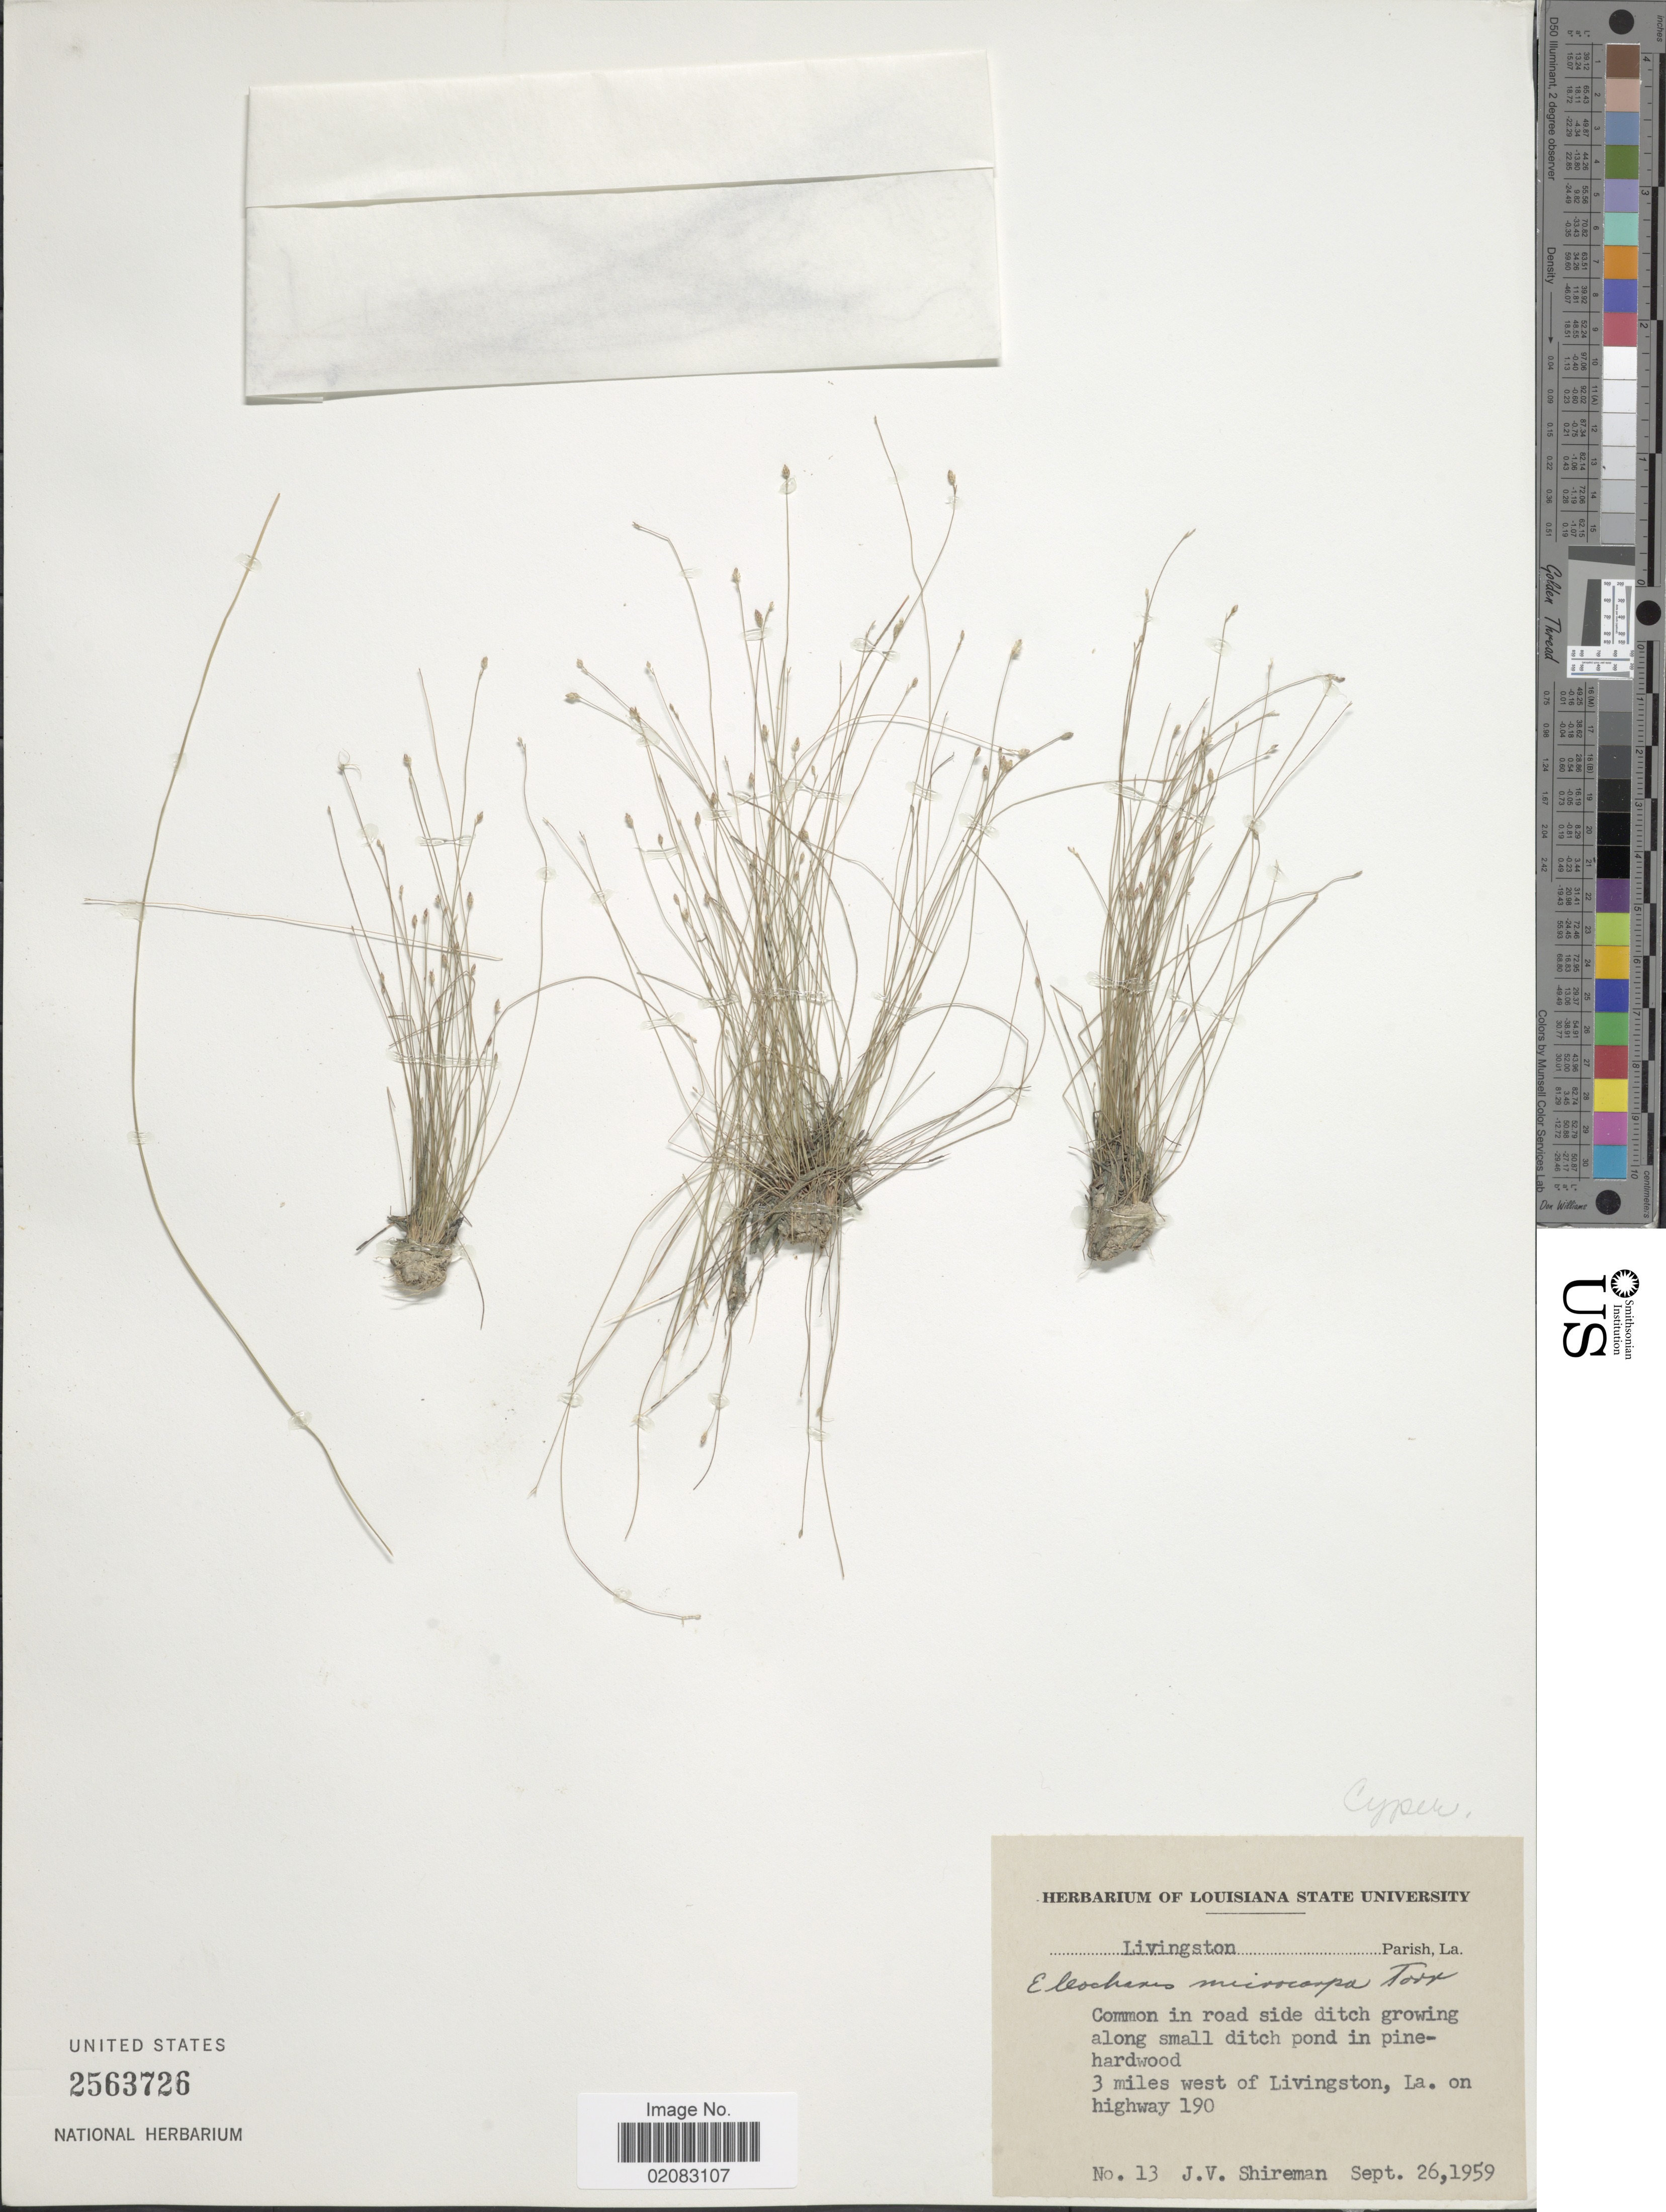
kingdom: Plantae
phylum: Tracheophyta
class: Liliopsida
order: Poales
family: Cyperaceae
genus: Eleocharis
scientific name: Eleocharis microcarpa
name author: Torr.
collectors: J. Shireman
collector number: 13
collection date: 1959-09-26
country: United States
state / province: Louisiana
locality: Livingstone Parish, Common in road side ditch growing along small ditch pond in pine hardwood, 3 miles west of Livingstone, La. on highway 190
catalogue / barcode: US 2563726